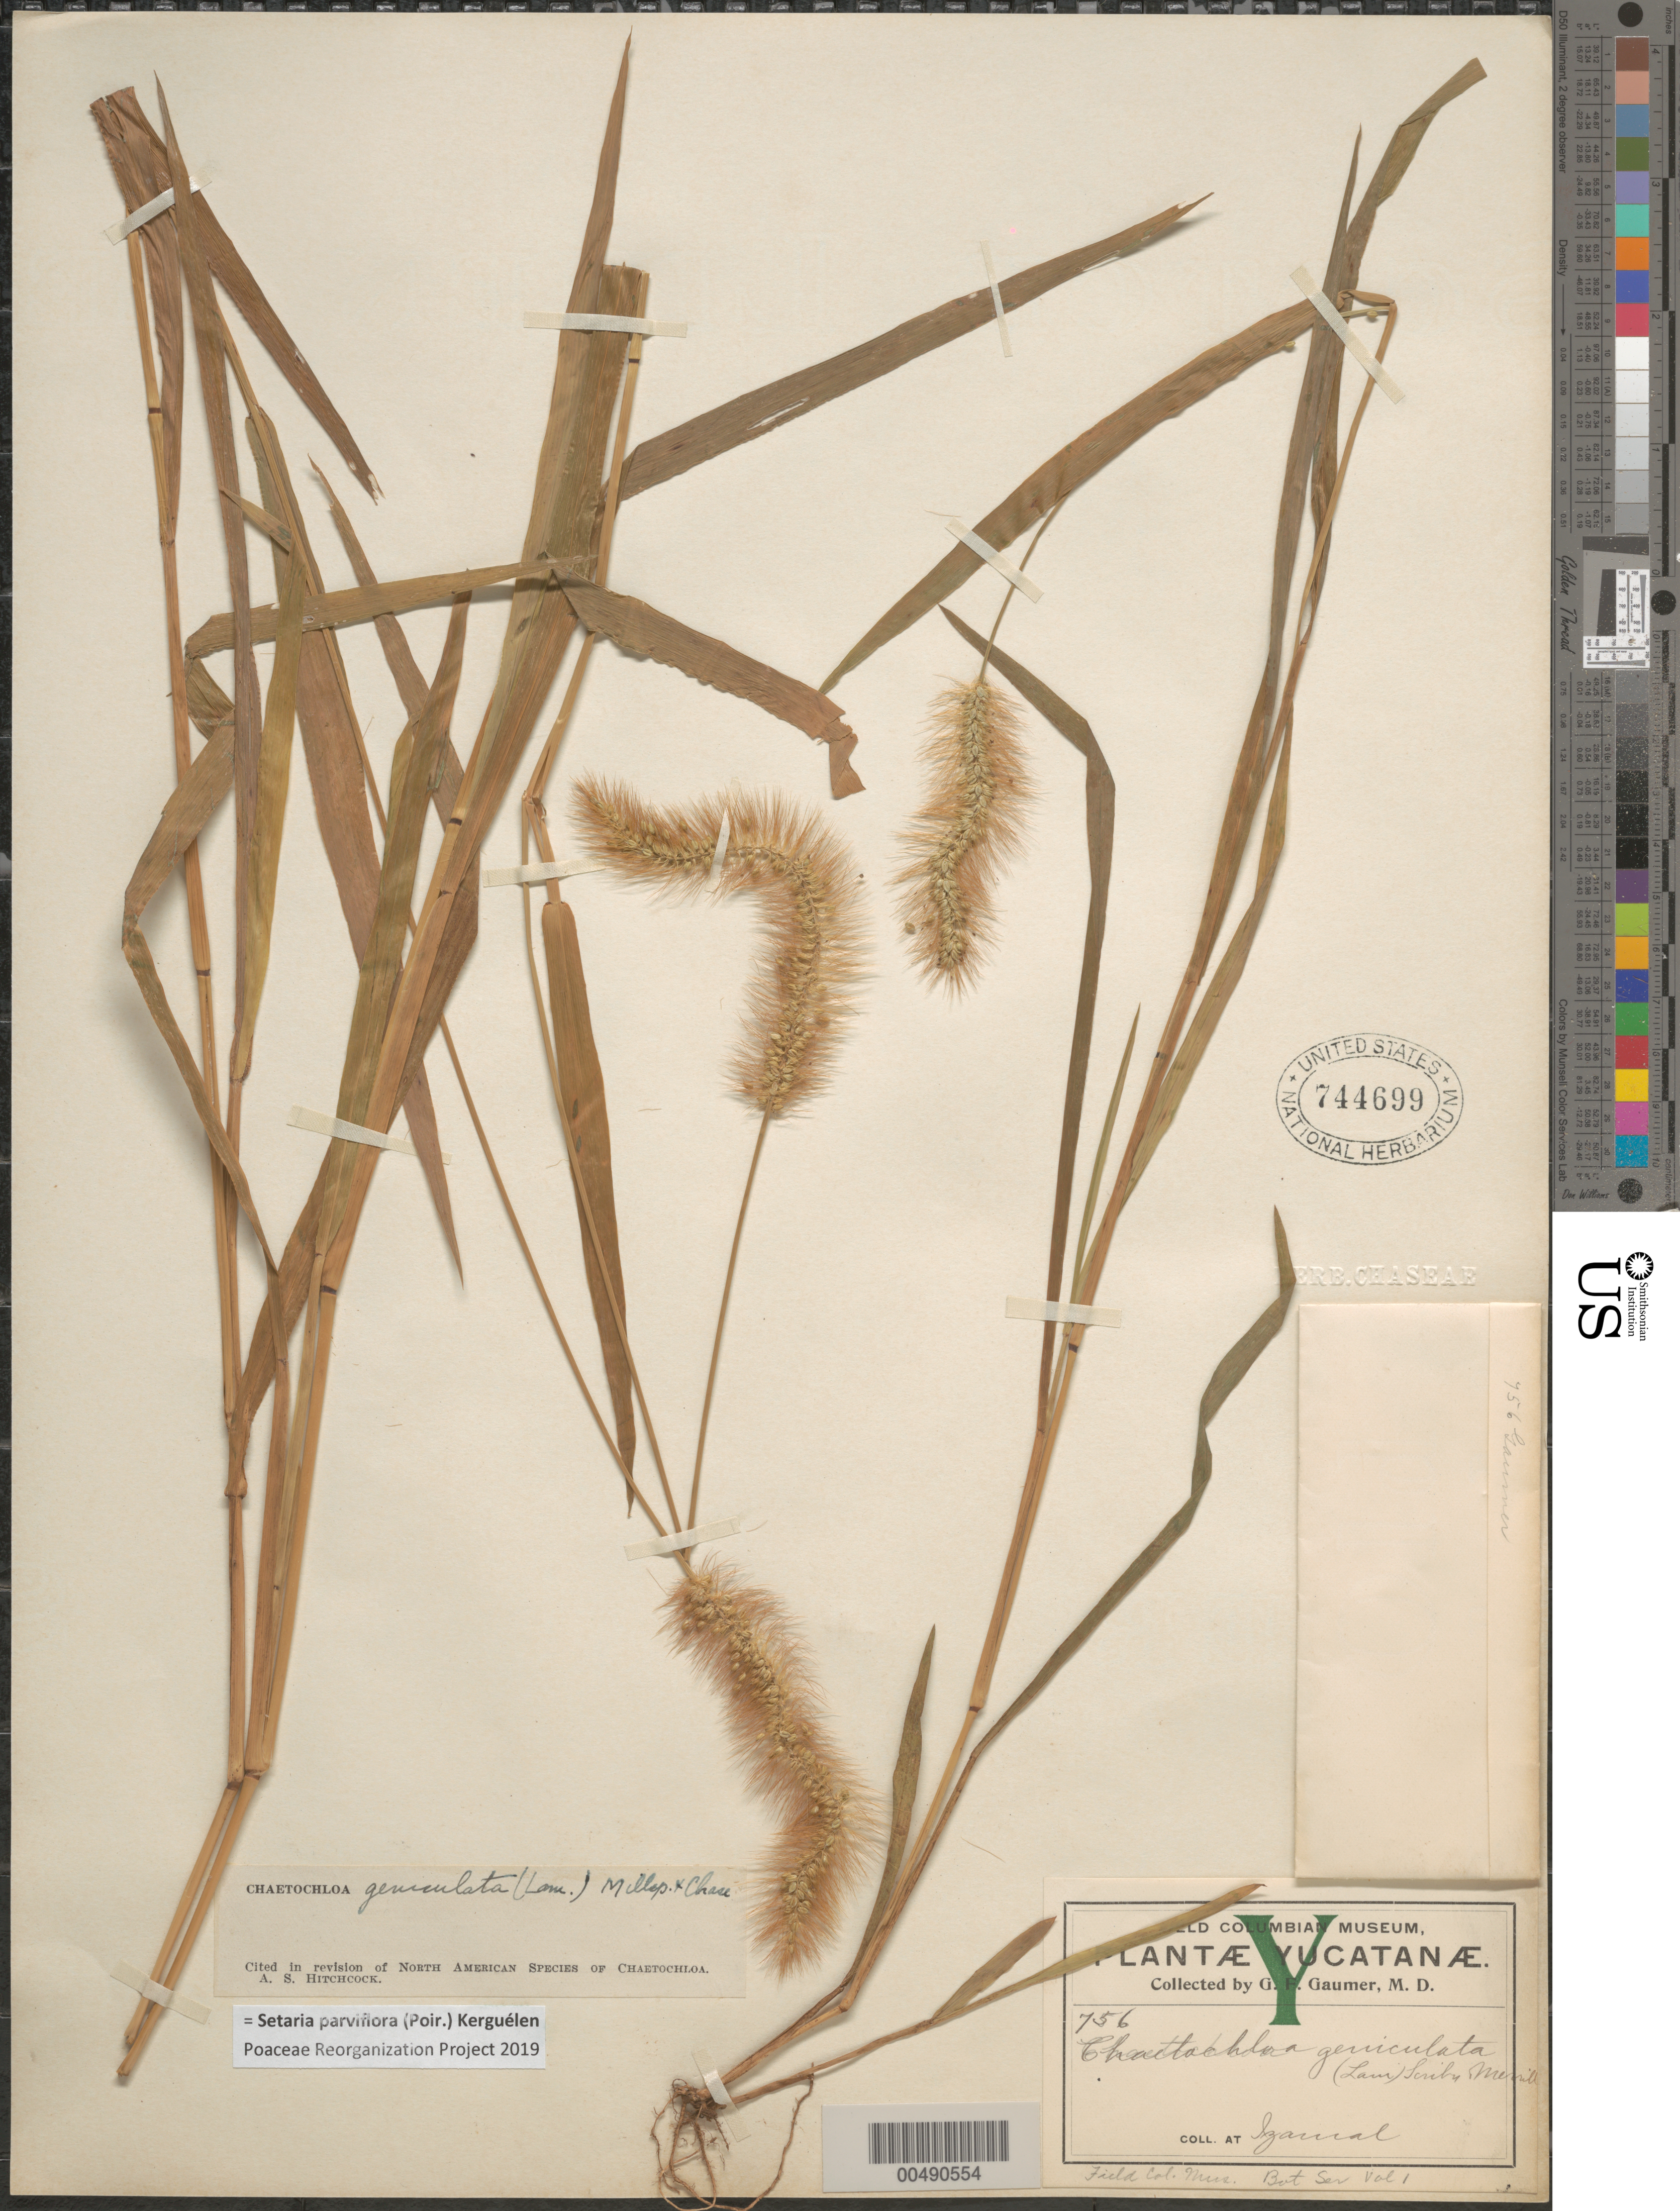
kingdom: Plantae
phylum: Tracheophyta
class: Liliopsida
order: Poales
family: Poaceae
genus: Setaria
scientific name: Setaria parviflora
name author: (Poir.) Kerguélen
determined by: Poaceae Reorganization Project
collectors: G. F. Gaumer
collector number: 756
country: Mexico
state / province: Yucatan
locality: Izamal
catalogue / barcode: US 744699